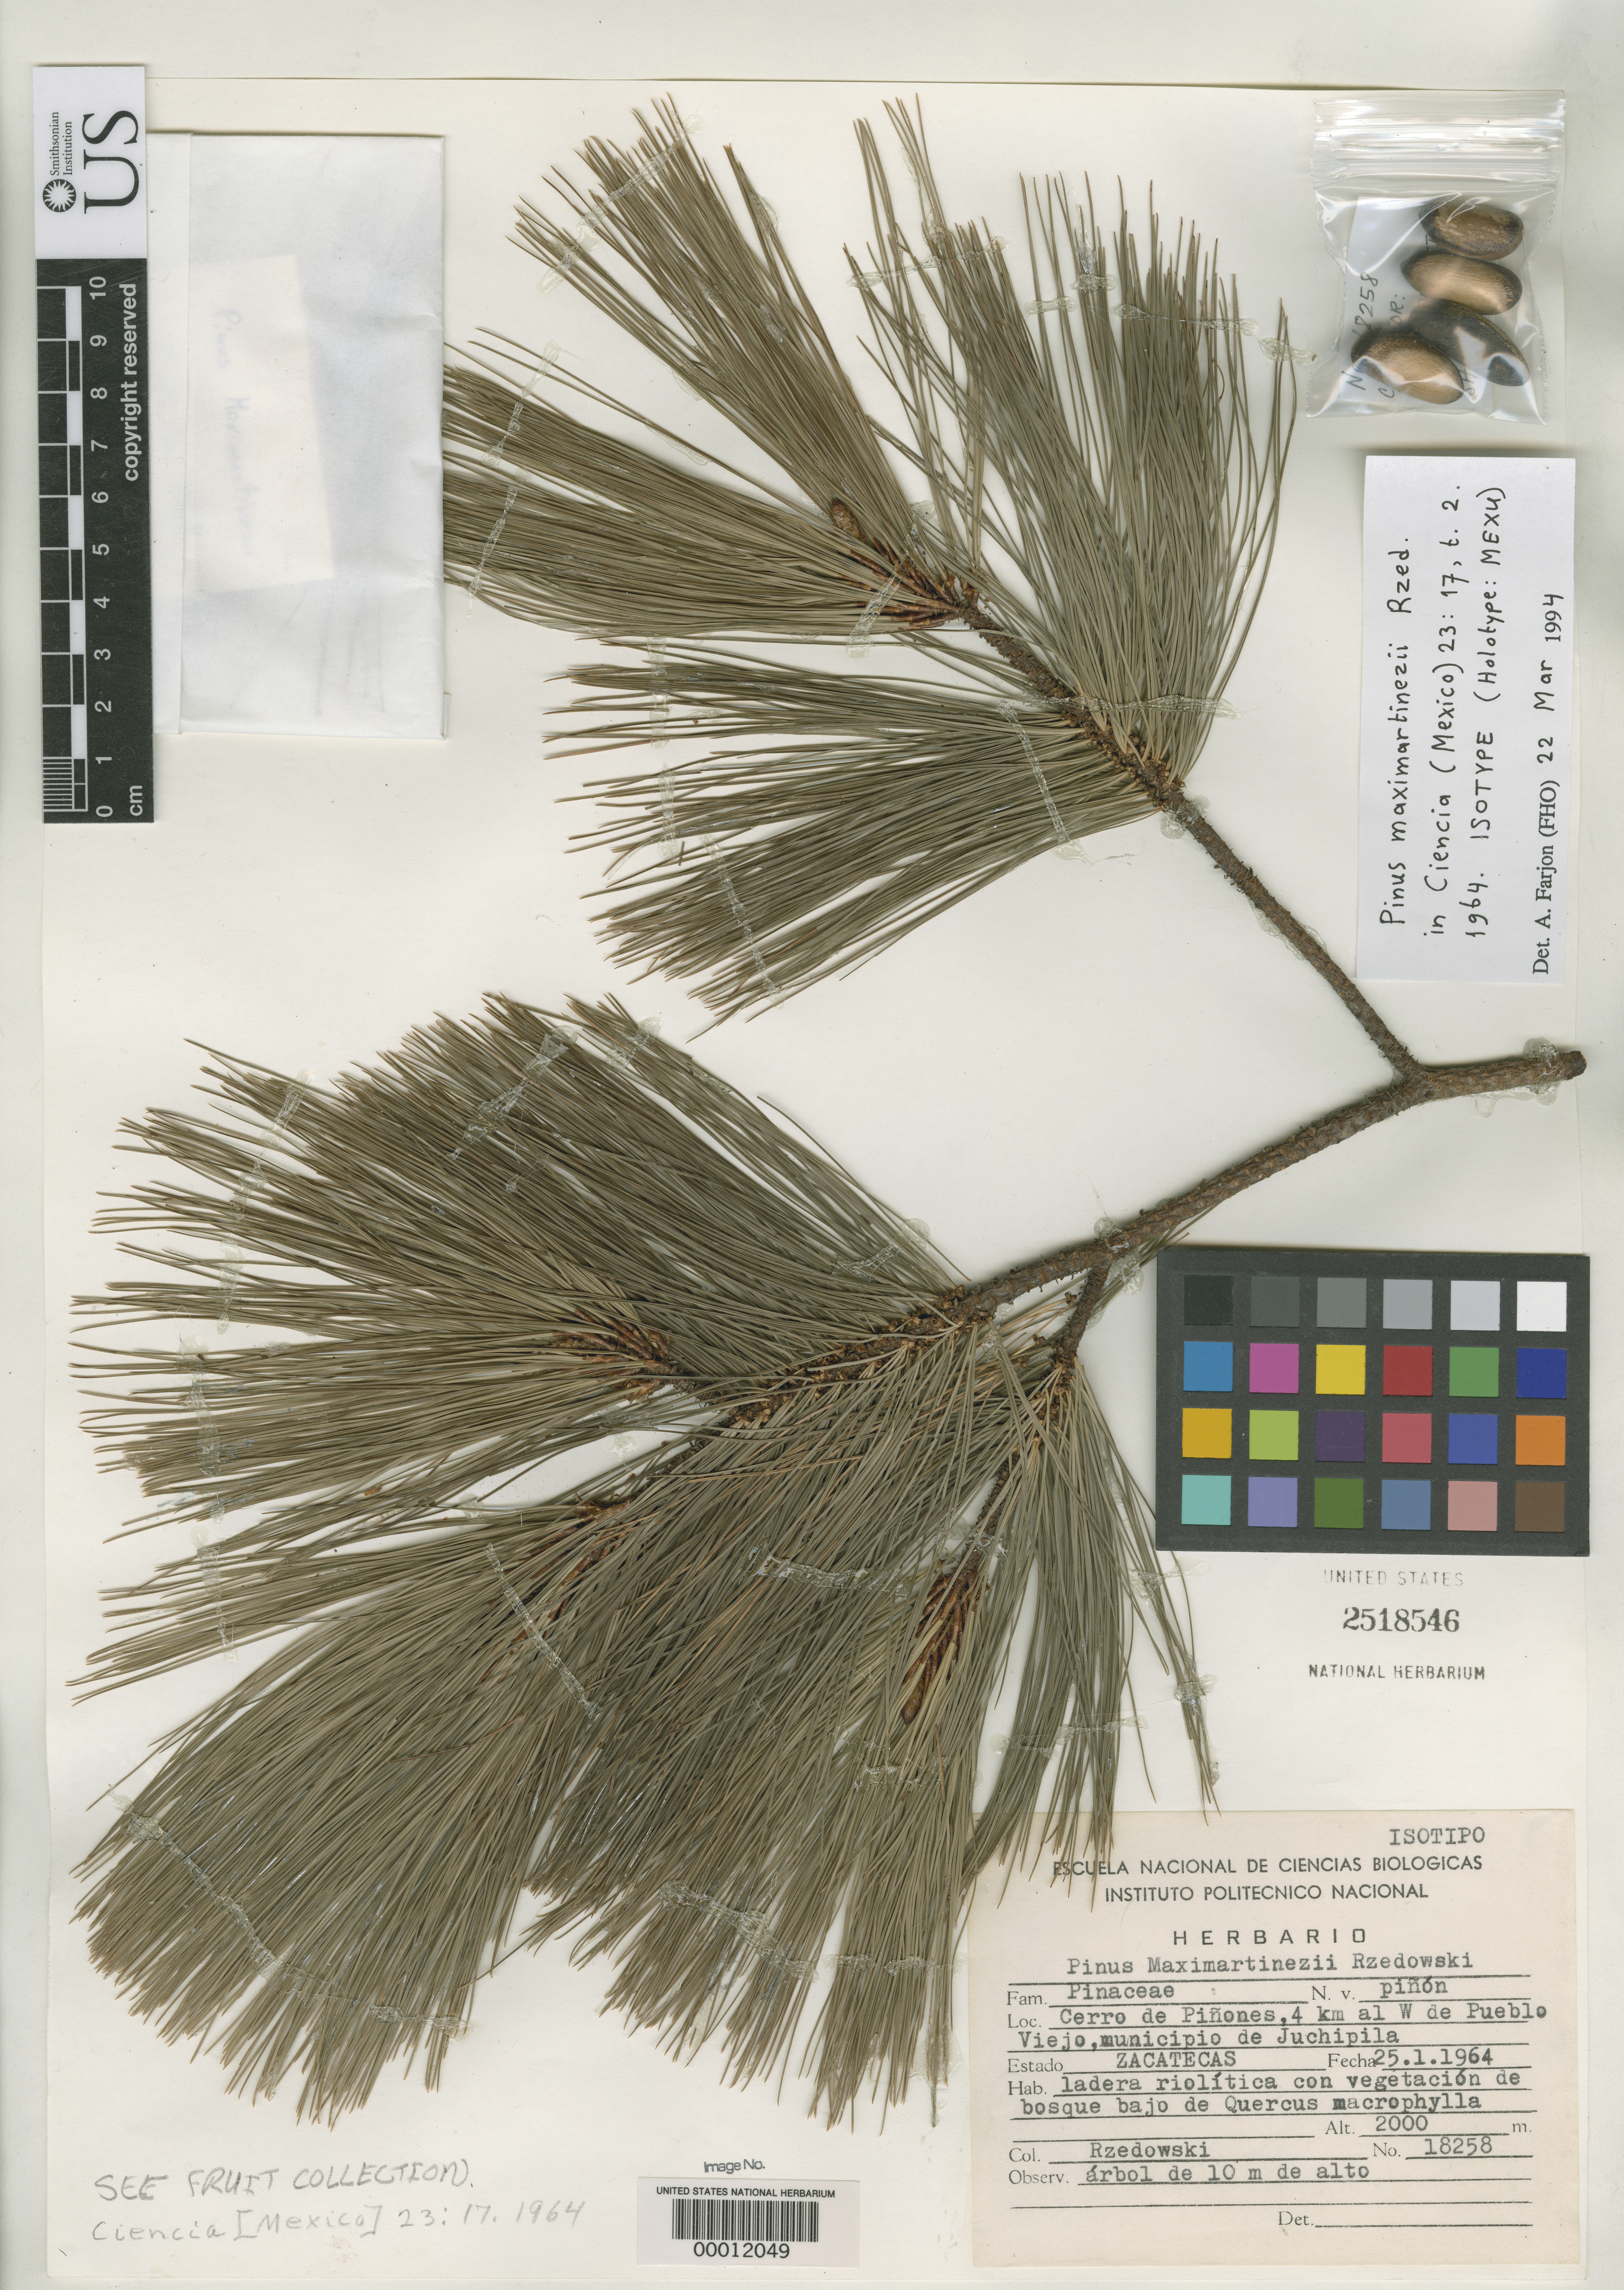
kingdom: Plantae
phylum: Tracheophyta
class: Pinopsida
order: Pinales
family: Pinaceae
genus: Pinus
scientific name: Pinus maximartinezii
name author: Rzed.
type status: Isotype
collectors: J. Rzedowski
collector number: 18258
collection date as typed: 25 Jan 1964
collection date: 1964-01-25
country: Mexico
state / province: Zacatecas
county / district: Juchipila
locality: Cerro de Pinones, 4 km. W of Pueblo Viejo.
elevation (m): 2000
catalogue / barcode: US 2518546